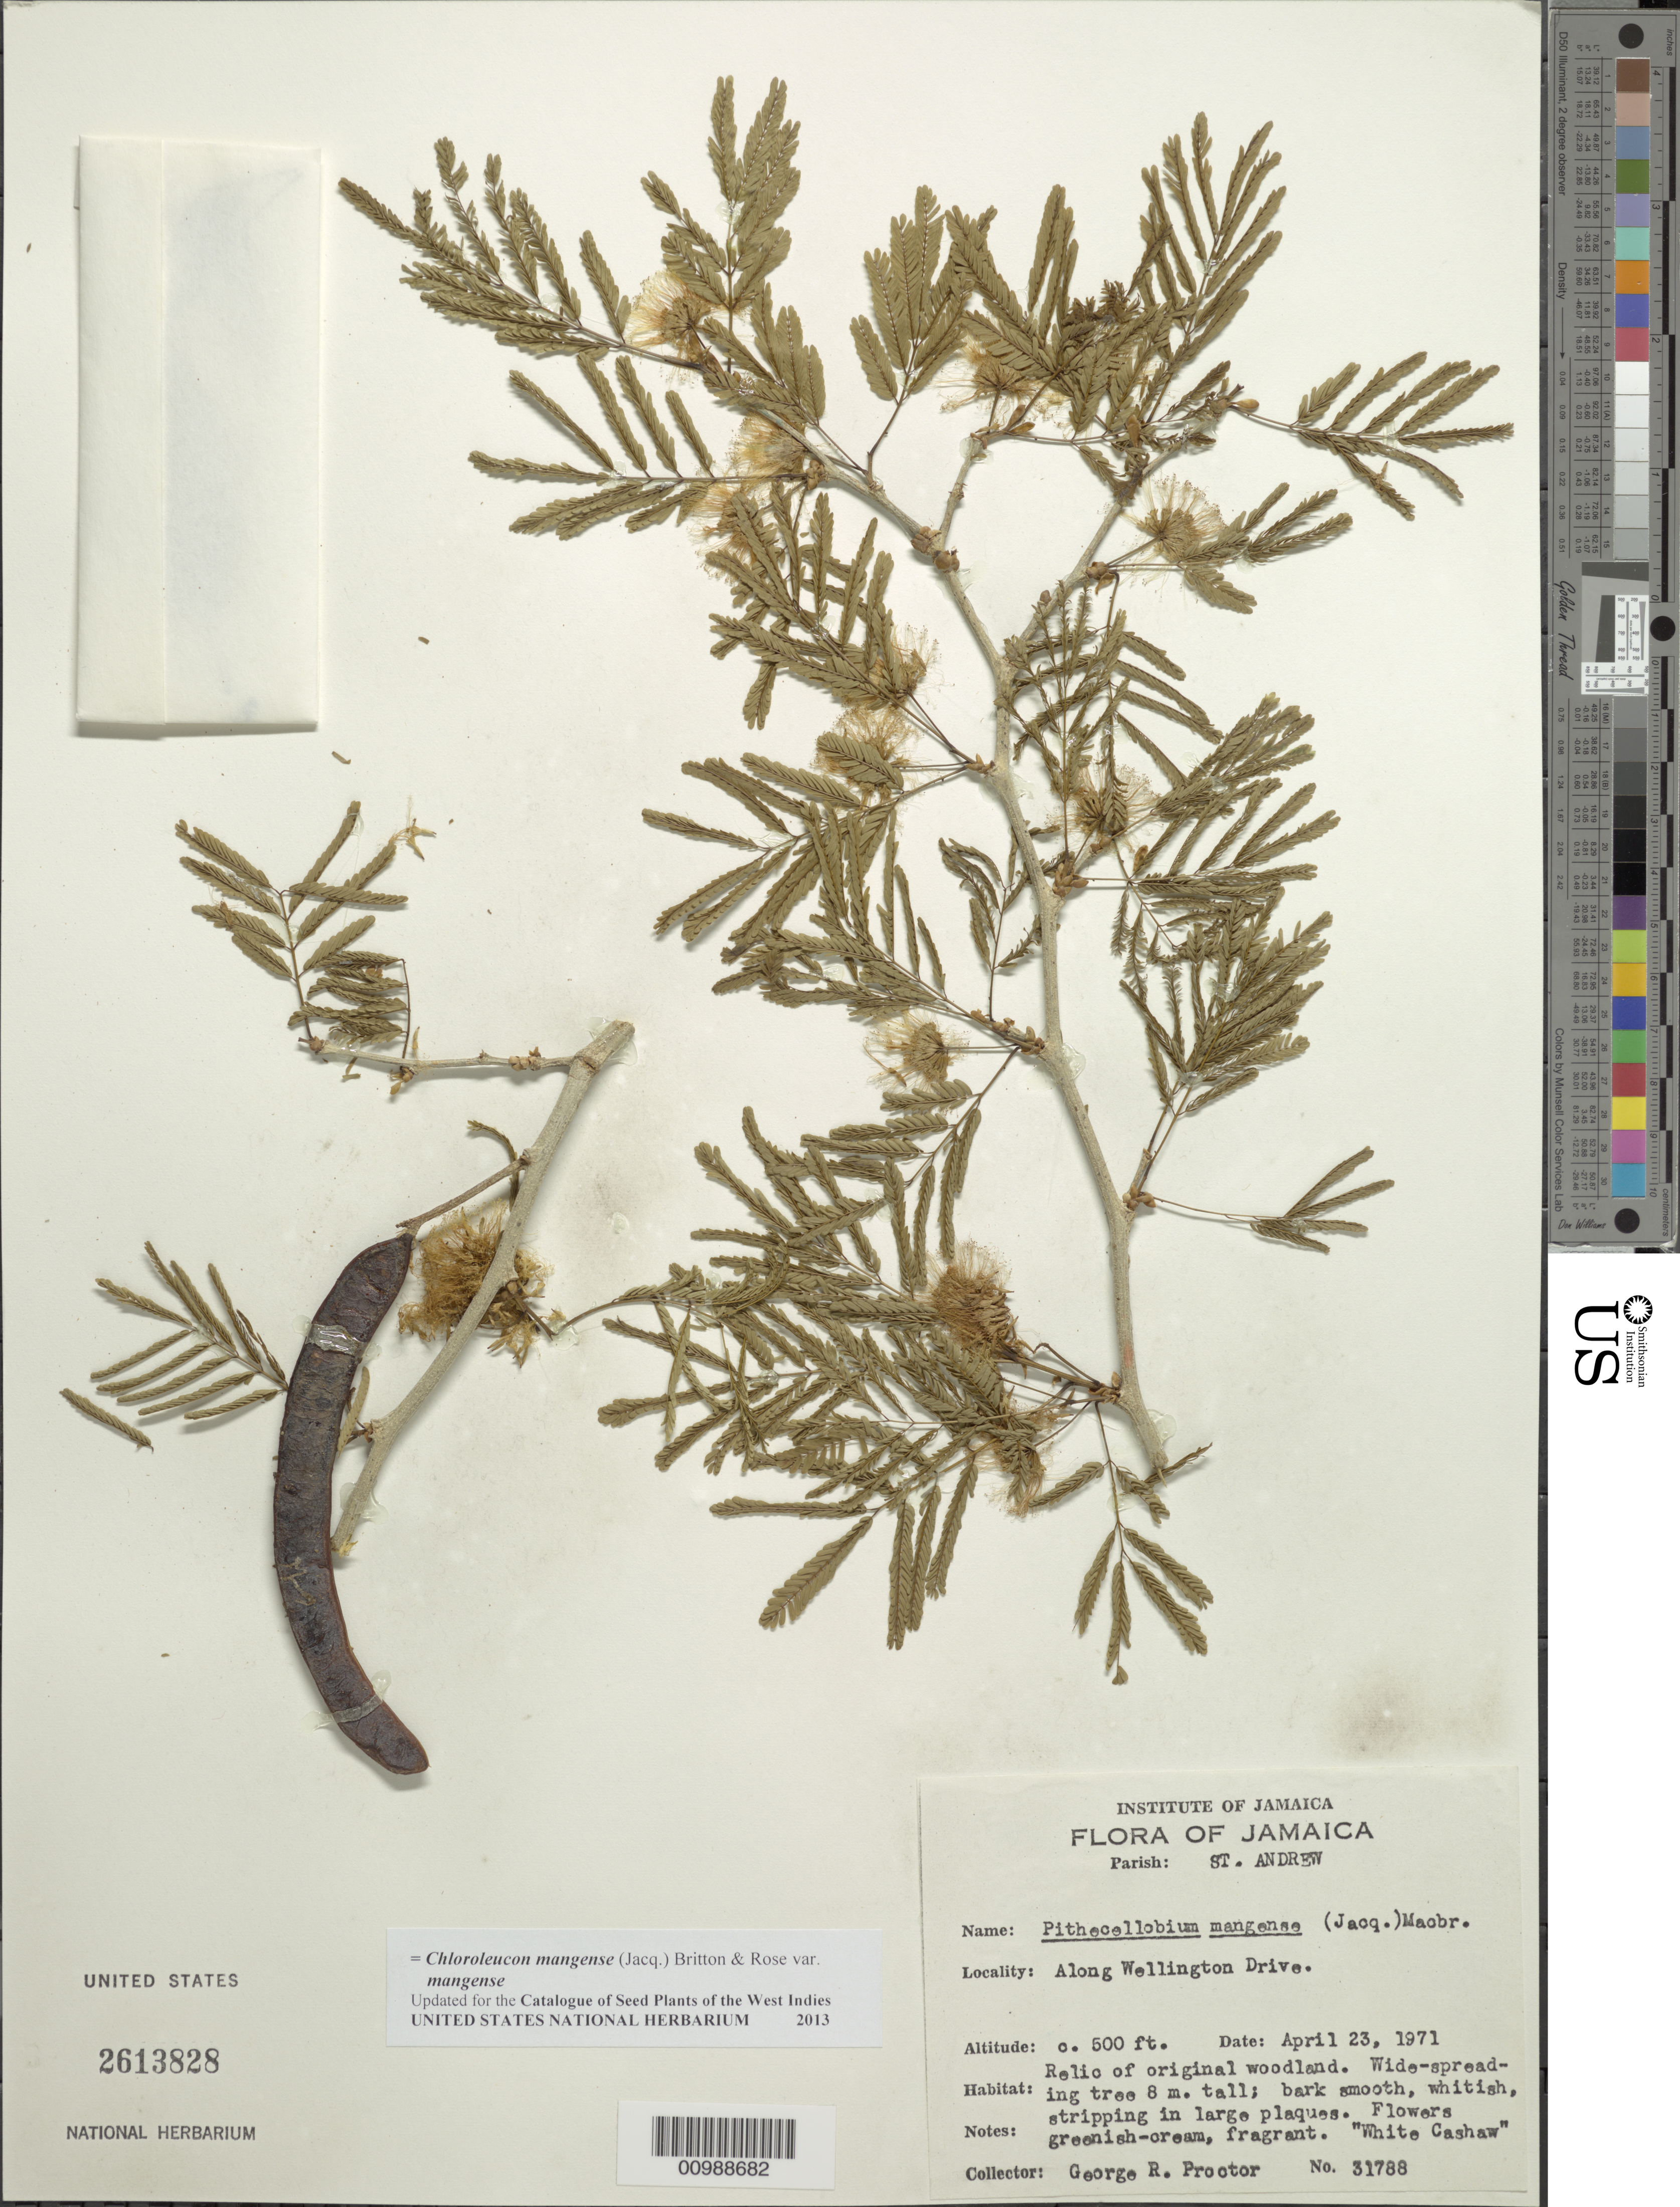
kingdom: Plantae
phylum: Tracheophyta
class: Magnoliopsida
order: Fabales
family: Fabaceae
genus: Chloroleucon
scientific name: Chloroleucon mangense var. mangense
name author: (Jacq.) Britton & Rose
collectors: G. R. Proctor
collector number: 31788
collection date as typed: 23 Apr 1971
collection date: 1971-04-23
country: Jamaica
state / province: Saint Andrew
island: Jamaica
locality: Along Wellington Drive.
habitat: Relic of original woodland.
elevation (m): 152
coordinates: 0 N, 0 E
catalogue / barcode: US 2613828